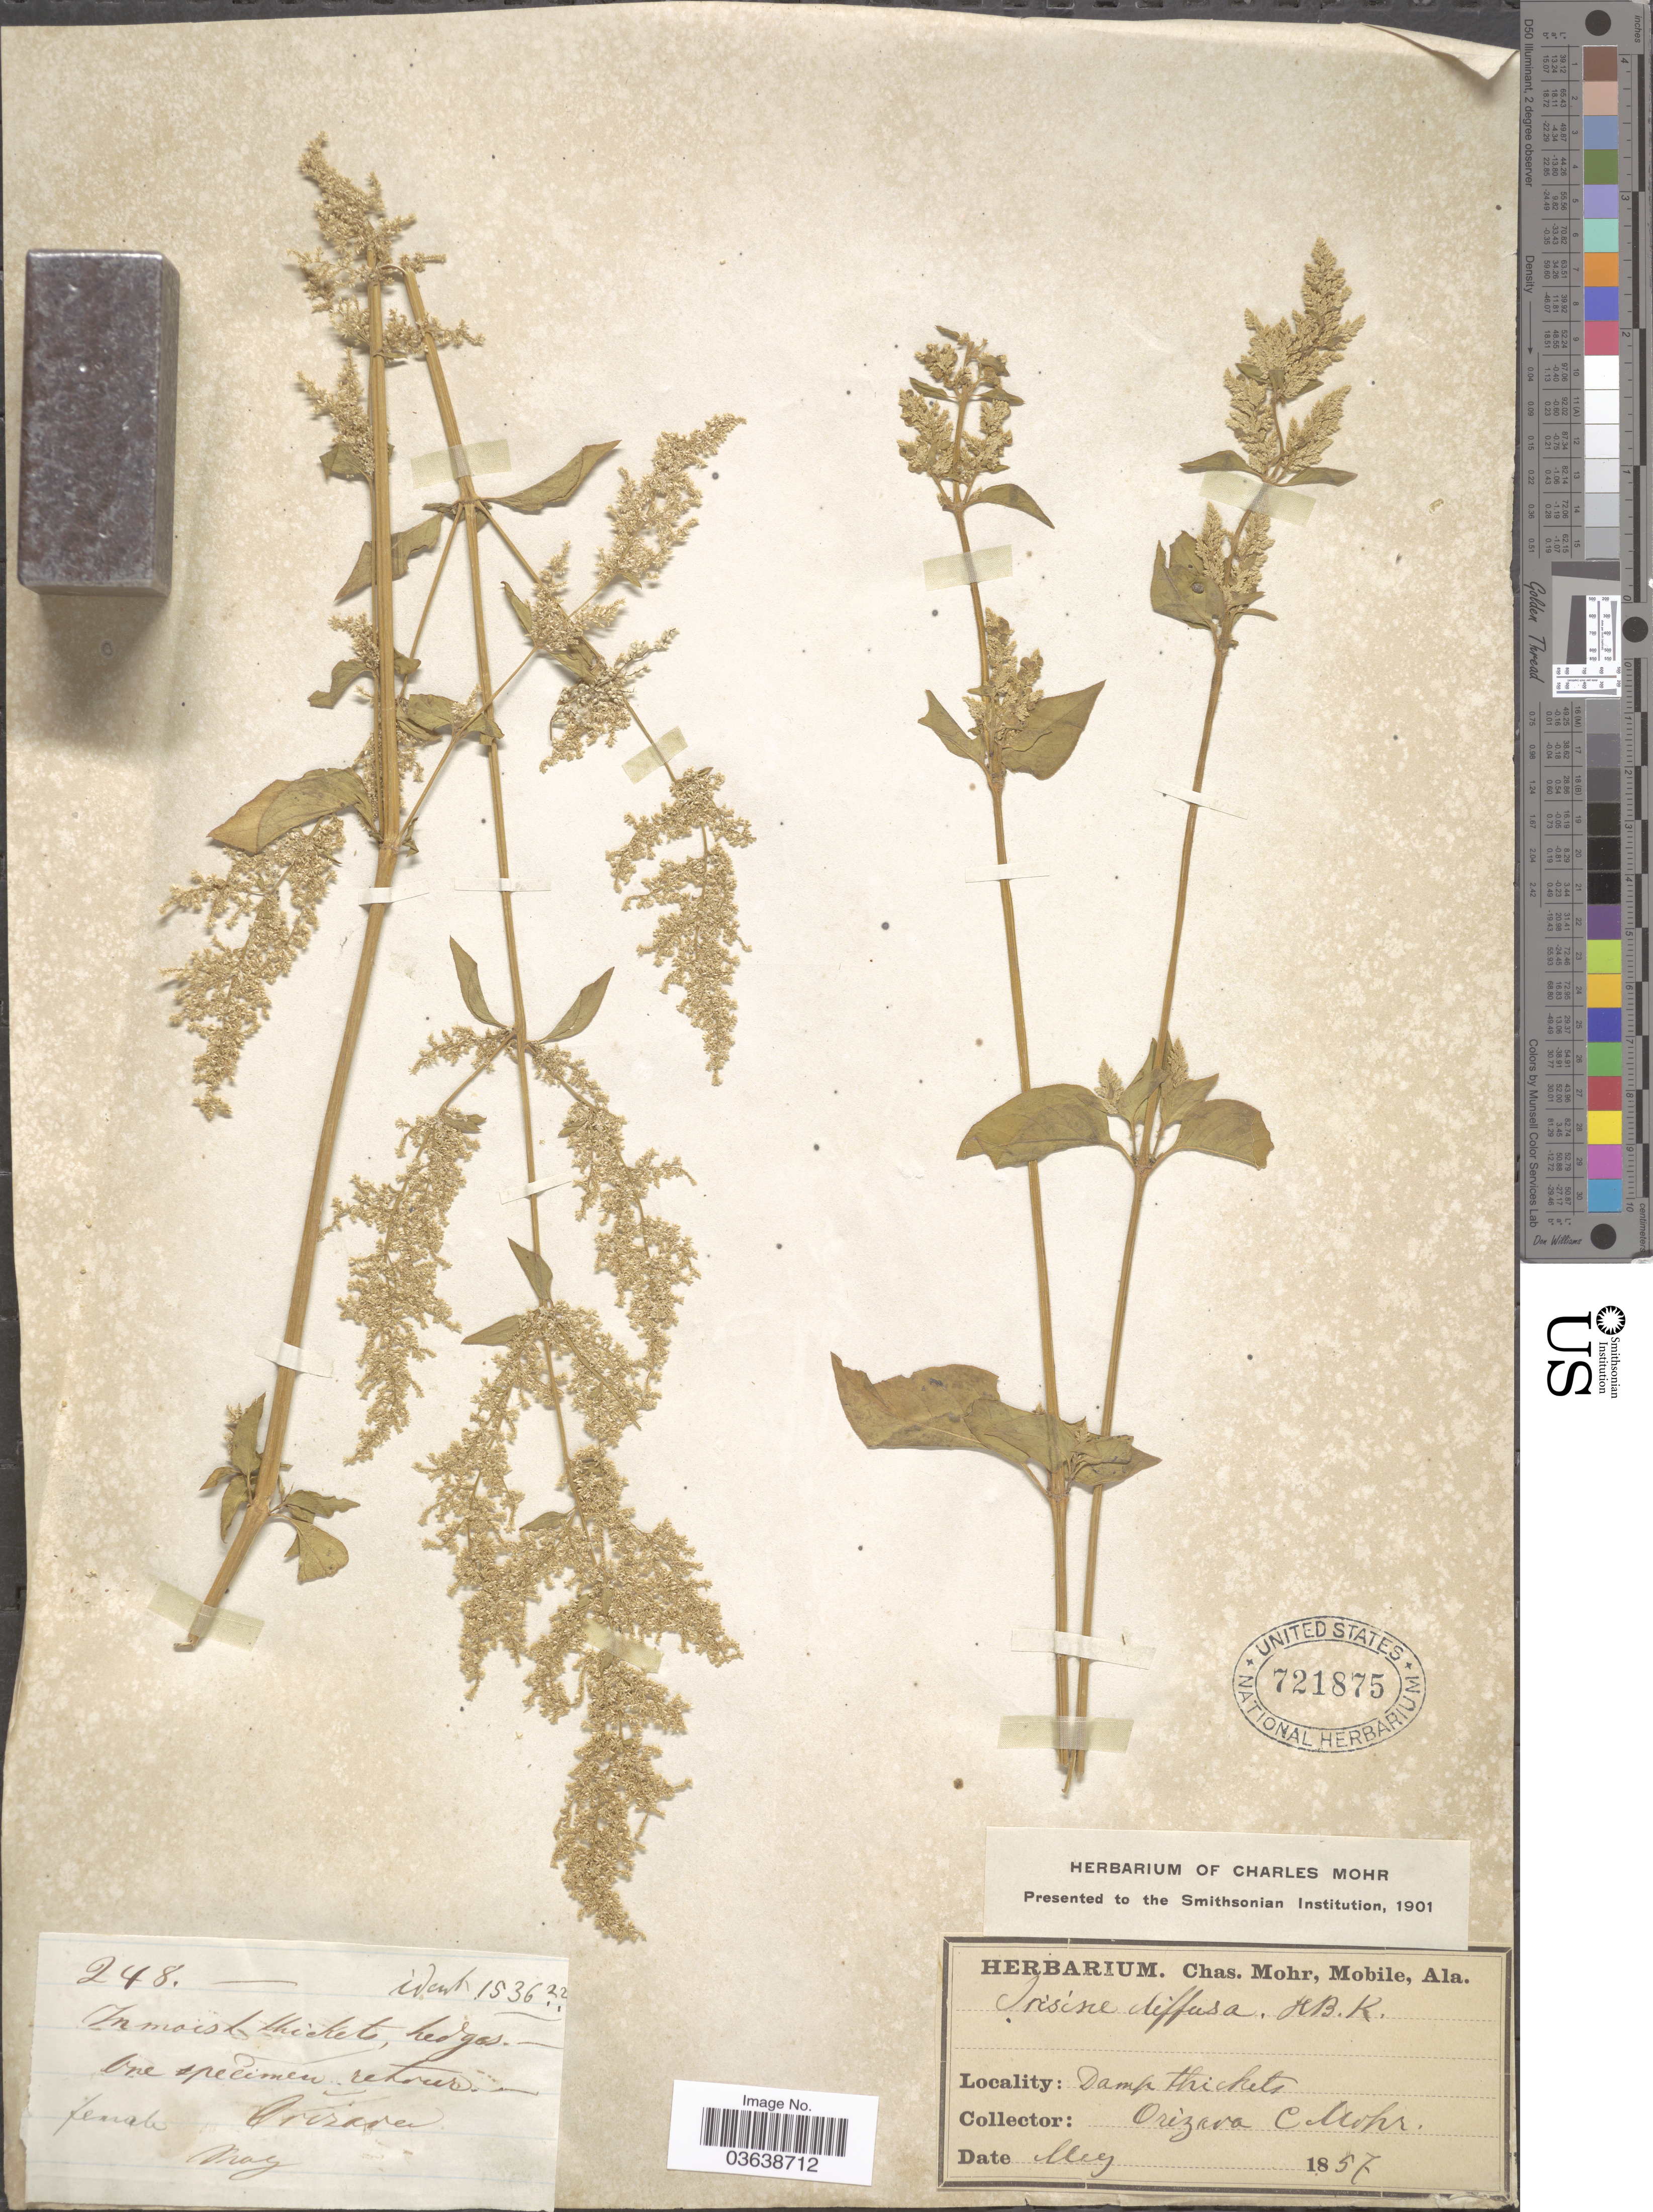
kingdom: Plantae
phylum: Tracheophyta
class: Magnoliopsida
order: Caryophyllales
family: Amaranthaceae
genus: Iresine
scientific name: Iresine celosia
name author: L.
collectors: Mohr, C. T. (herbarium)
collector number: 248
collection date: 1857-05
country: Mexico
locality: Orizava.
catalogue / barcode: US 721875